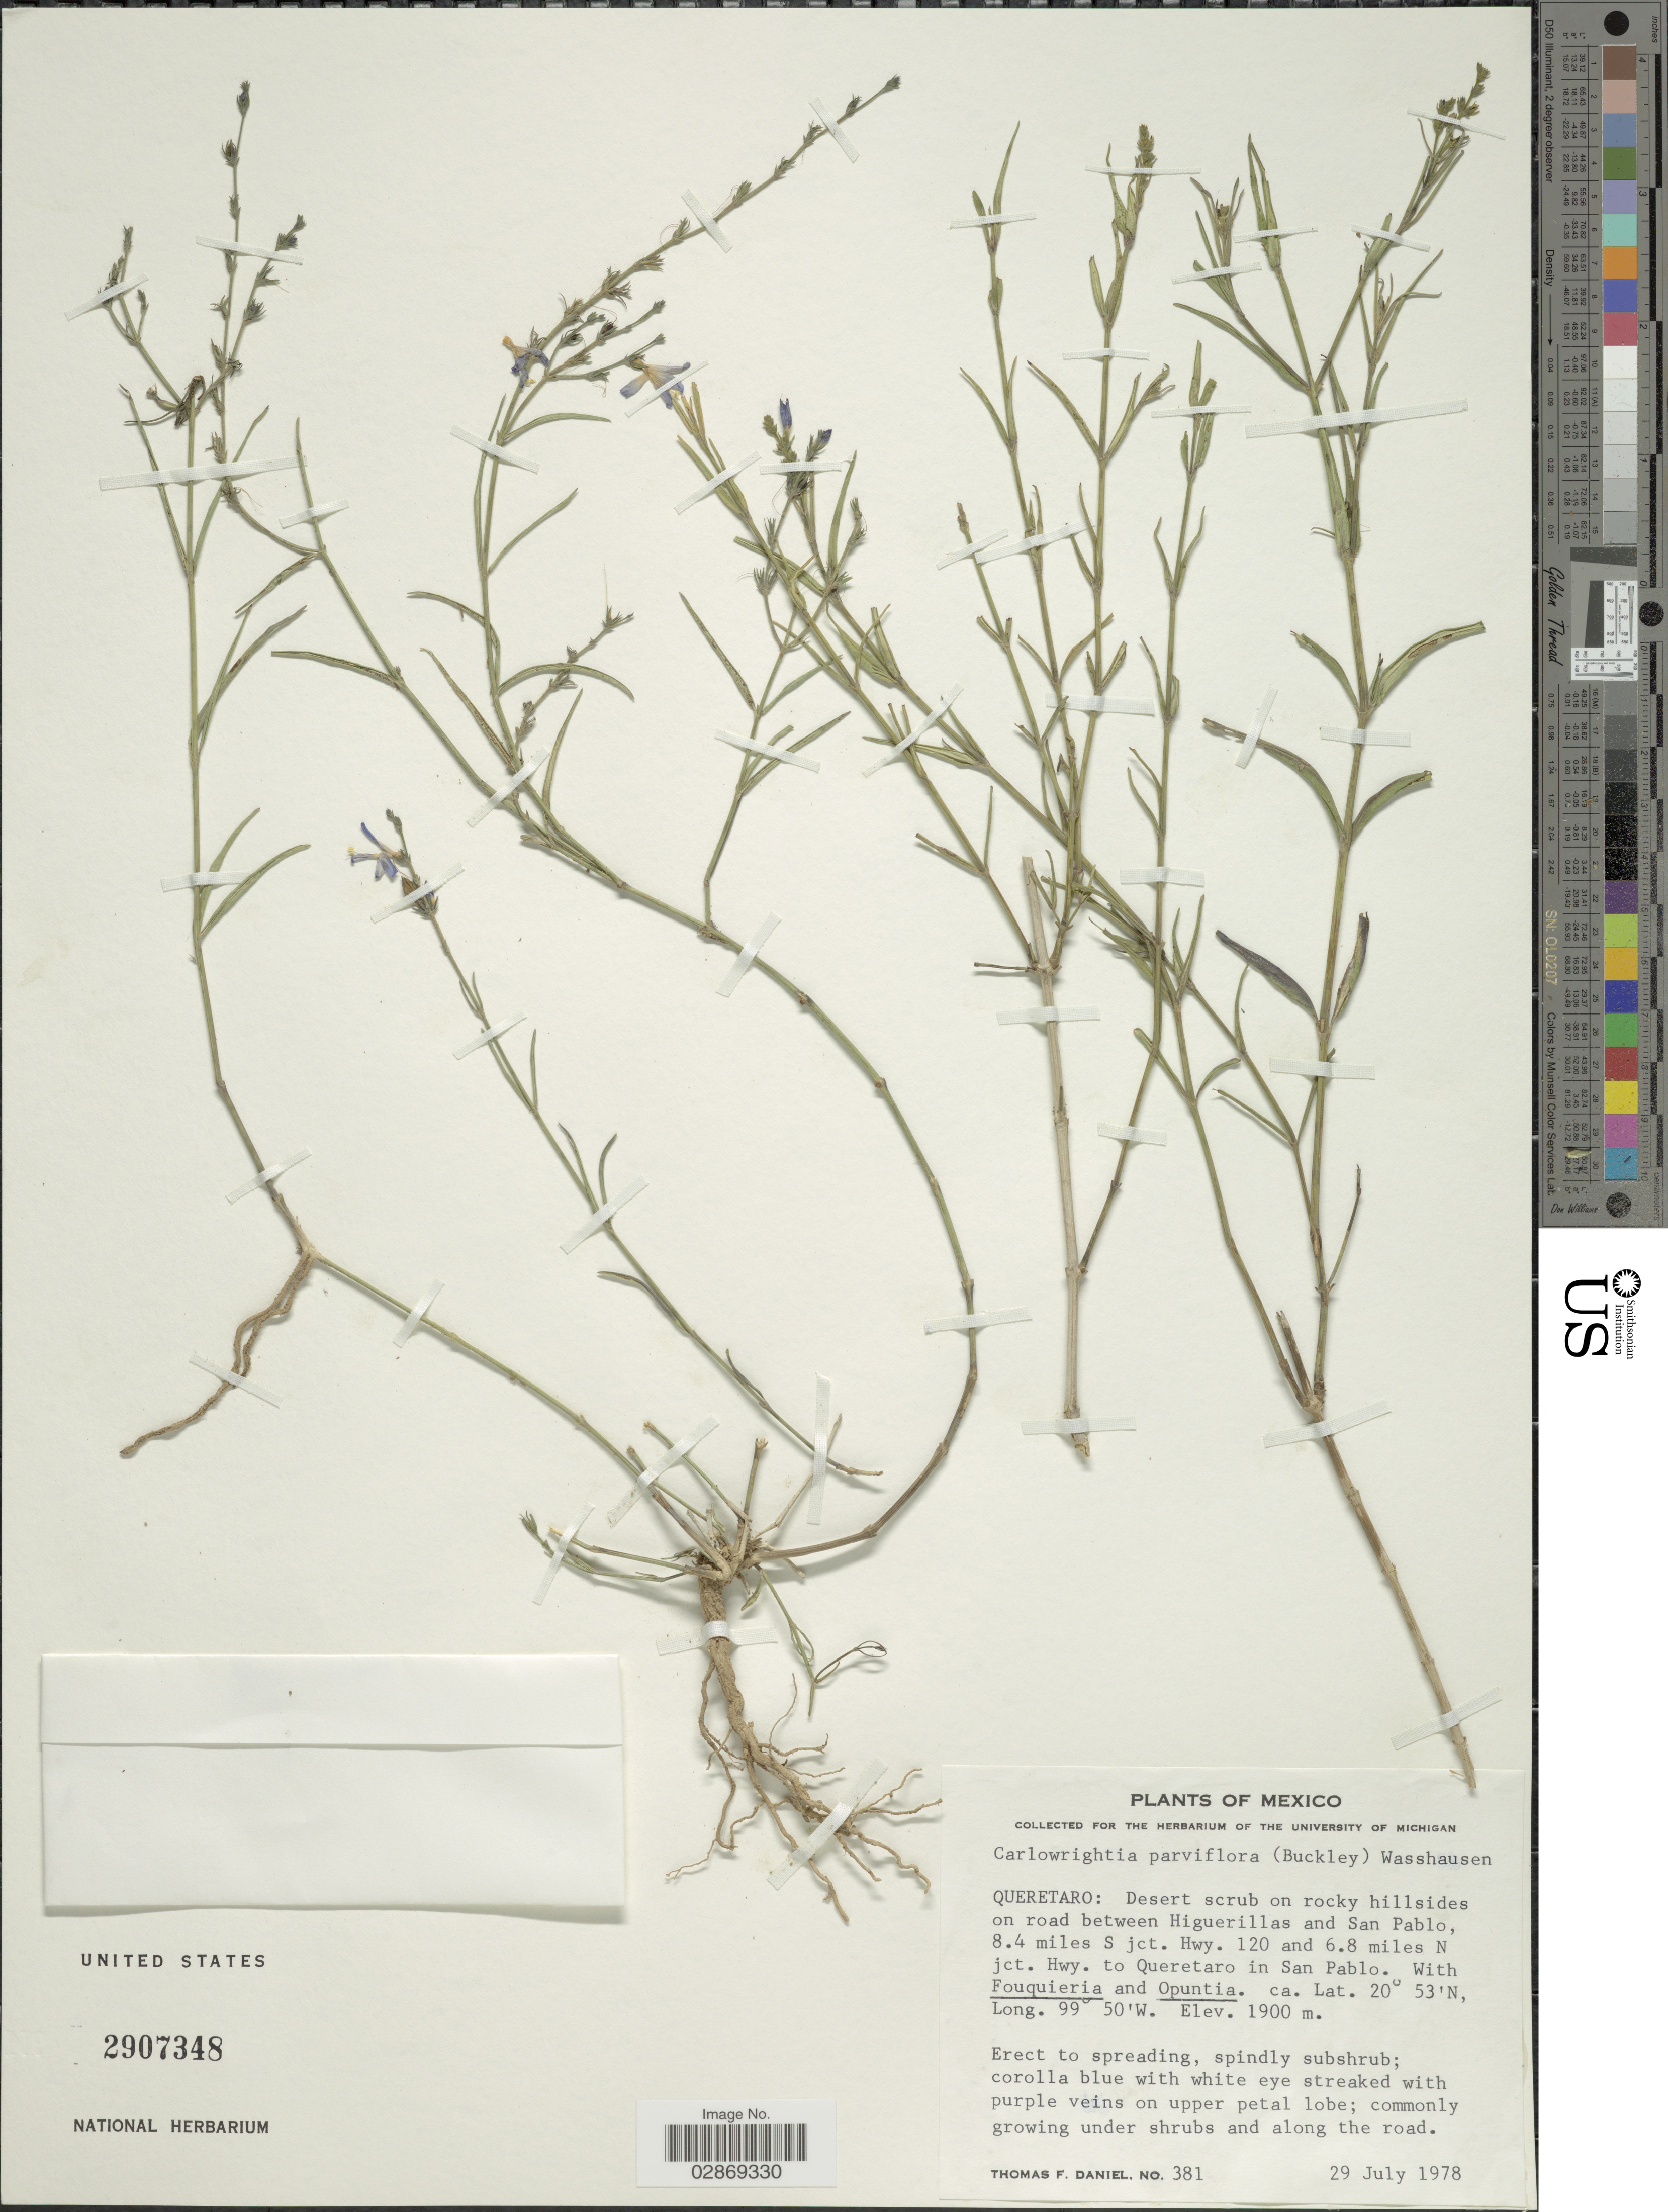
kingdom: Plantae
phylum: Tracheophyta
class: Magnoliopsida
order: Lamiales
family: Acanthaceae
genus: Carlowrightia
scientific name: Carlowrightia parviflora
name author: (Buckley) Wassh.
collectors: T. F. Daniel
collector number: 381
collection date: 1978-07-29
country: Mexico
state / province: Querétaro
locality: Desert scrub on rocky hillsides on road between Higuerillas and San Pablo, 8.4 miles S jct. Hwy. 120 and 6.8 miles N jct. Hwy. to Queretaro in San Pablo.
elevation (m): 1900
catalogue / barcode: US 2907348